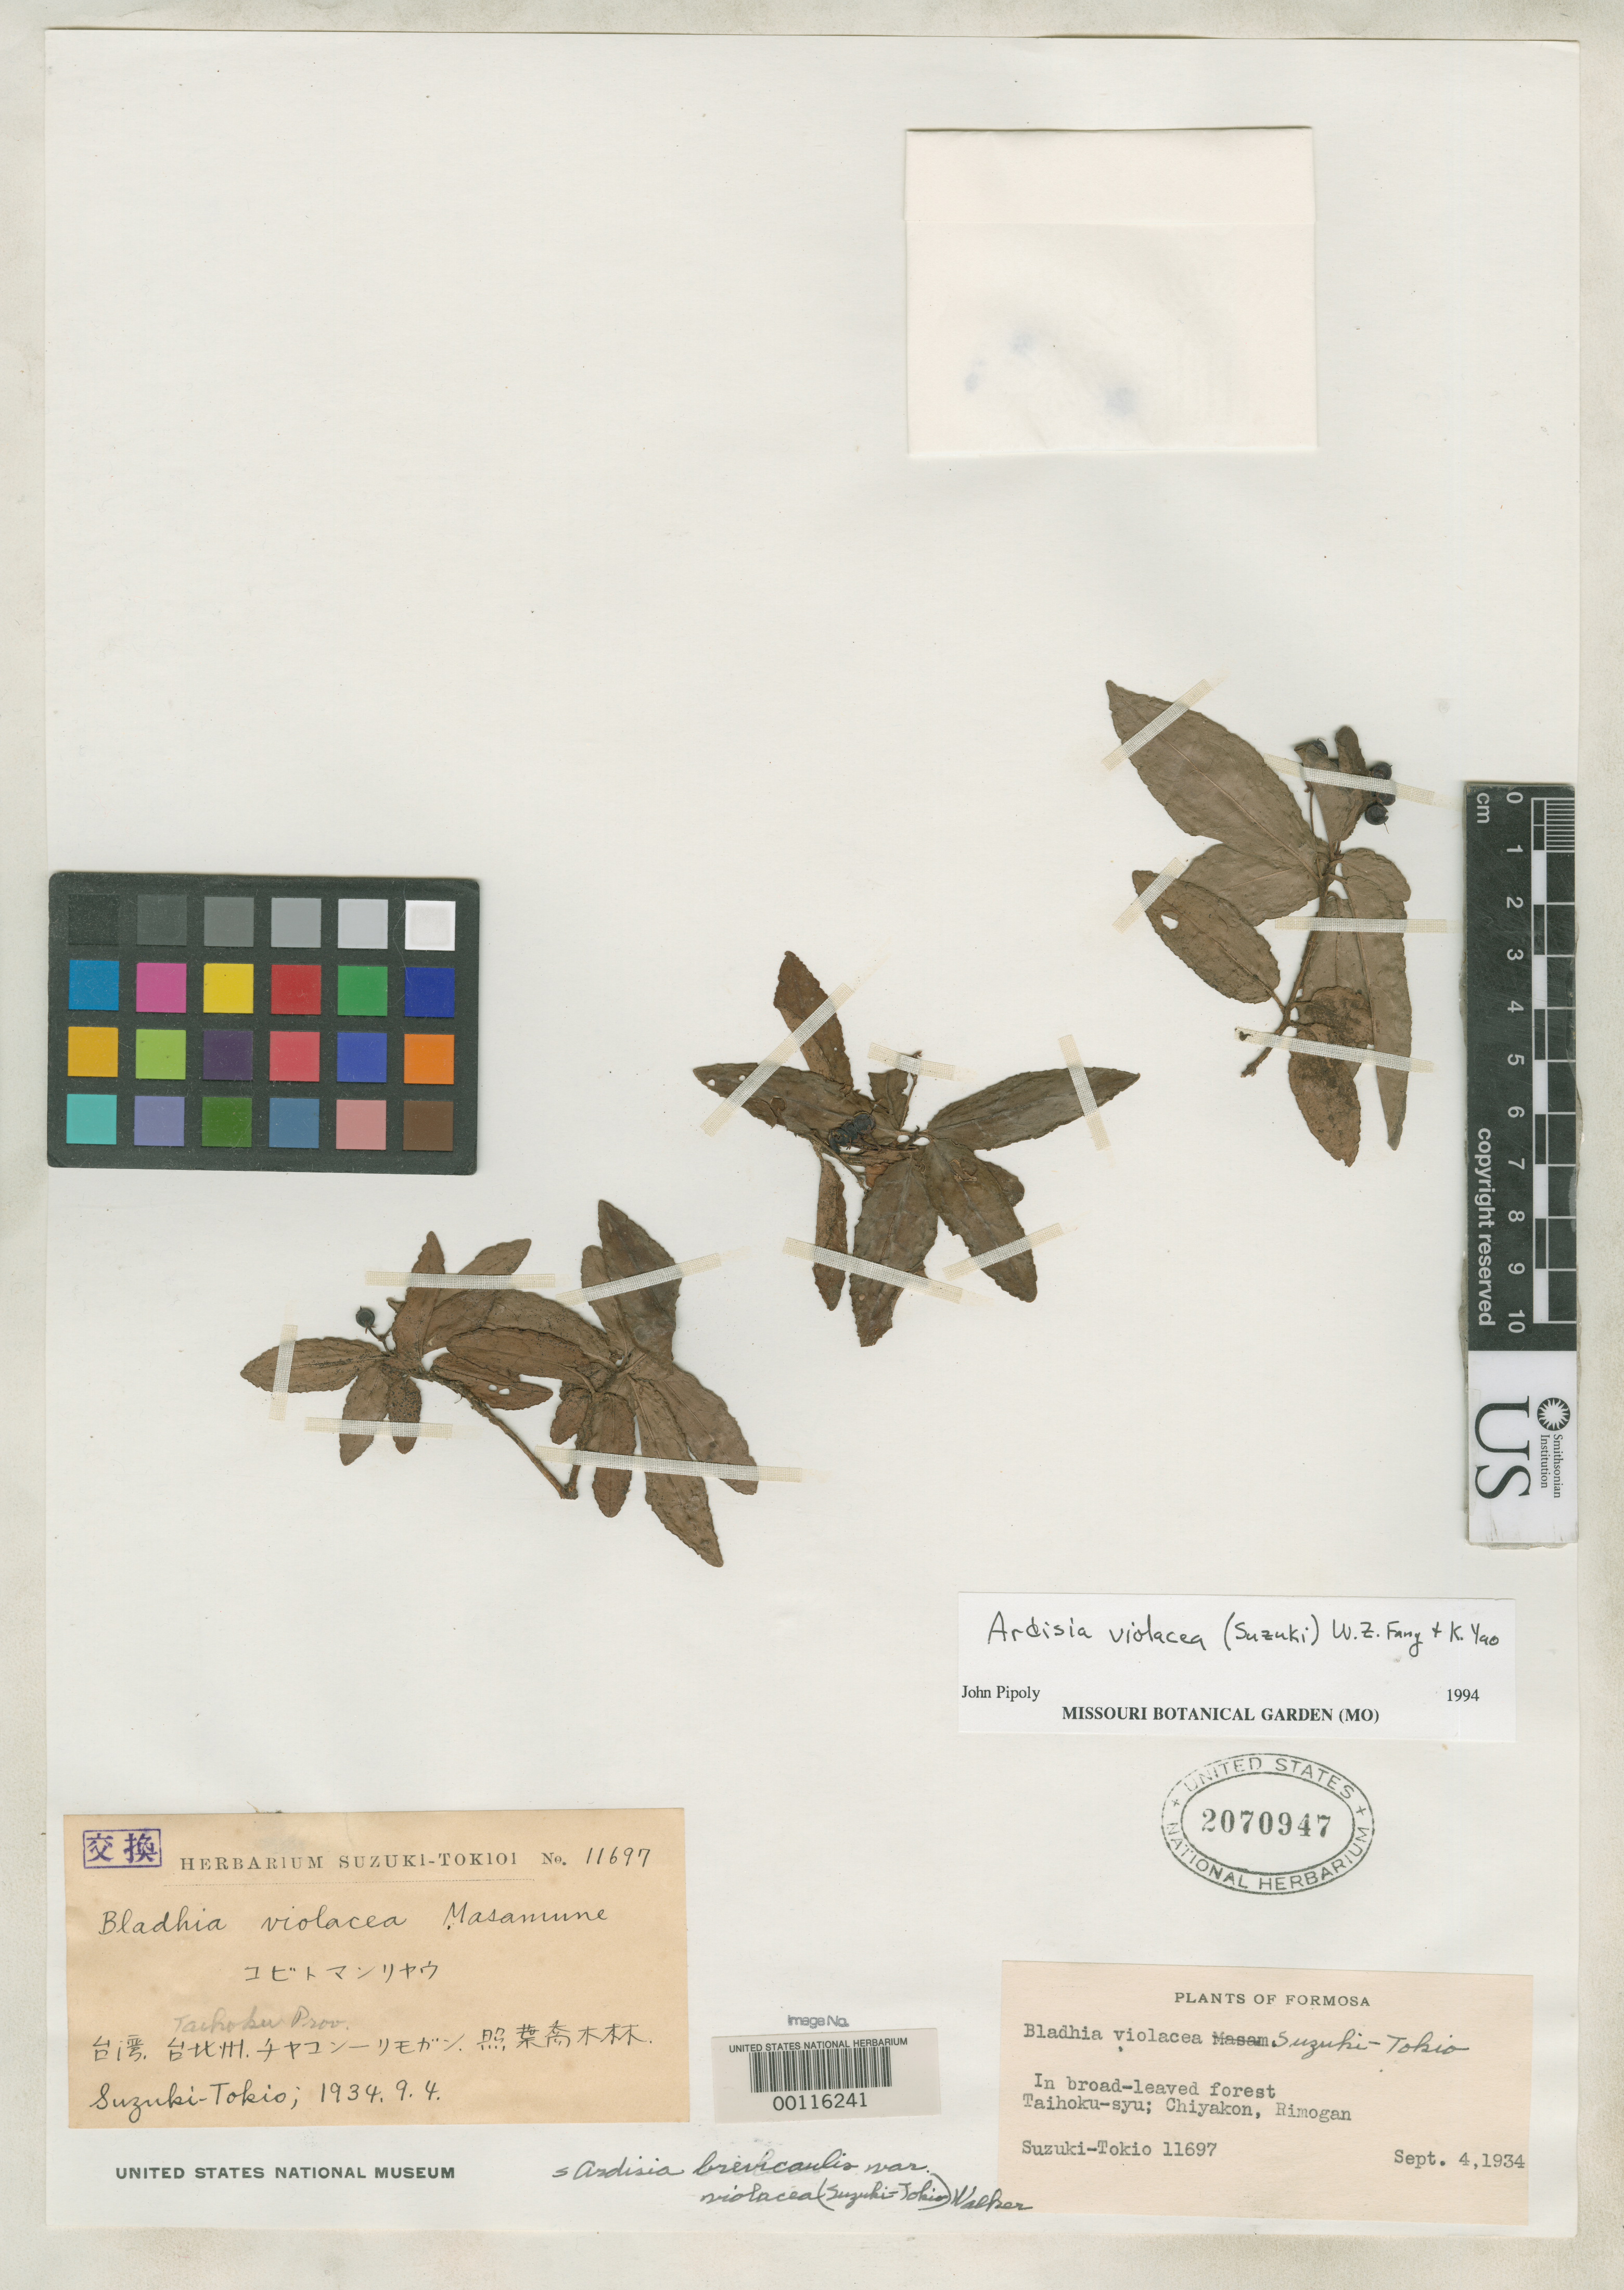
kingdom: Plantae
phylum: Tracheophyta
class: Magnoliopsida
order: Ericales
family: Primulaceae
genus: Bladhia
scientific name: Bladhia violacea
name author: Suzuki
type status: Isotype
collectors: T. Suzuki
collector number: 11697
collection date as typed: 04 Sep 1934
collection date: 1934-09-04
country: Taiwan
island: Taiwan [Formosa]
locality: Taihoku-syu, Chiyakon, Rimogan.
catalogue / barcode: US 2070947